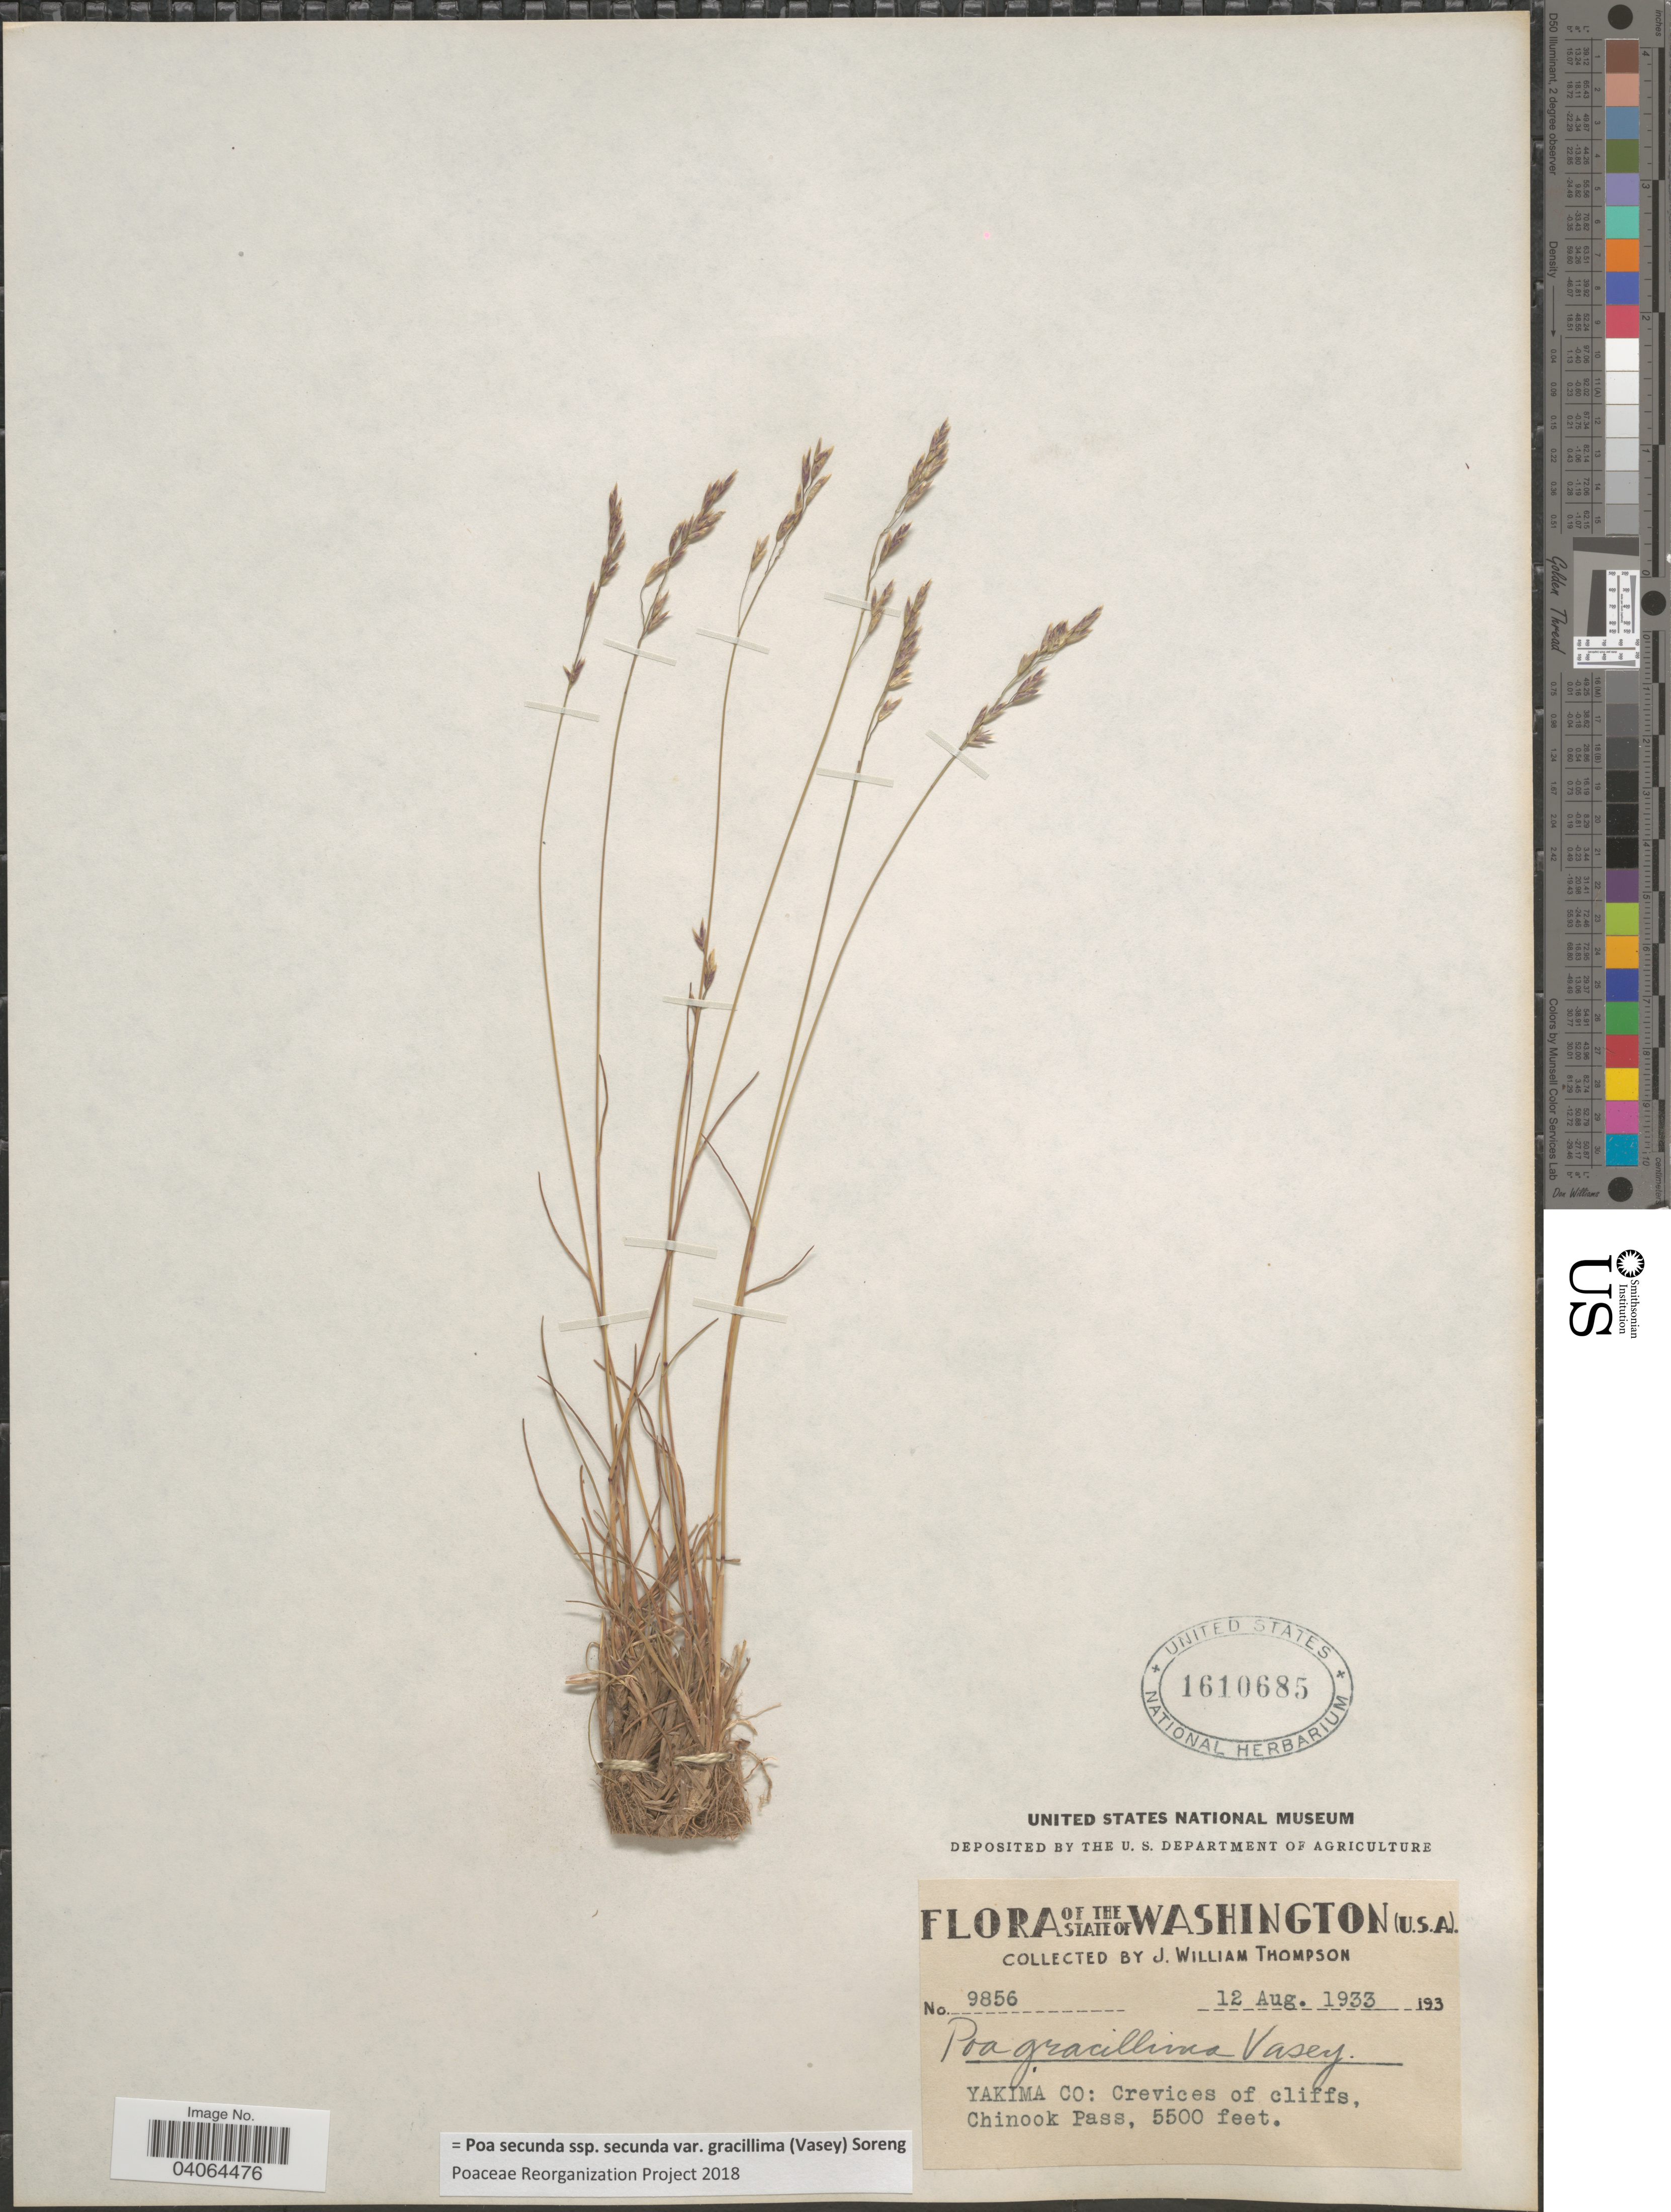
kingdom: Plantae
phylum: Tracheophyta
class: Liliopsida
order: Poales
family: Poaceae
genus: Poa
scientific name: Poa secunda subsp. secunda var. gracillima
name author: (Vasey) Soreng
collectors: J. W. Thompson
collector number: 9856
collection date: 1933-08-12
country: United States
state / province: Washington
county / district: Yakima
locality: Yakima Co: Crevices of cliffs, Chinook Pass.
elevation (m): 1676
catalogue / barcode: US 1610685